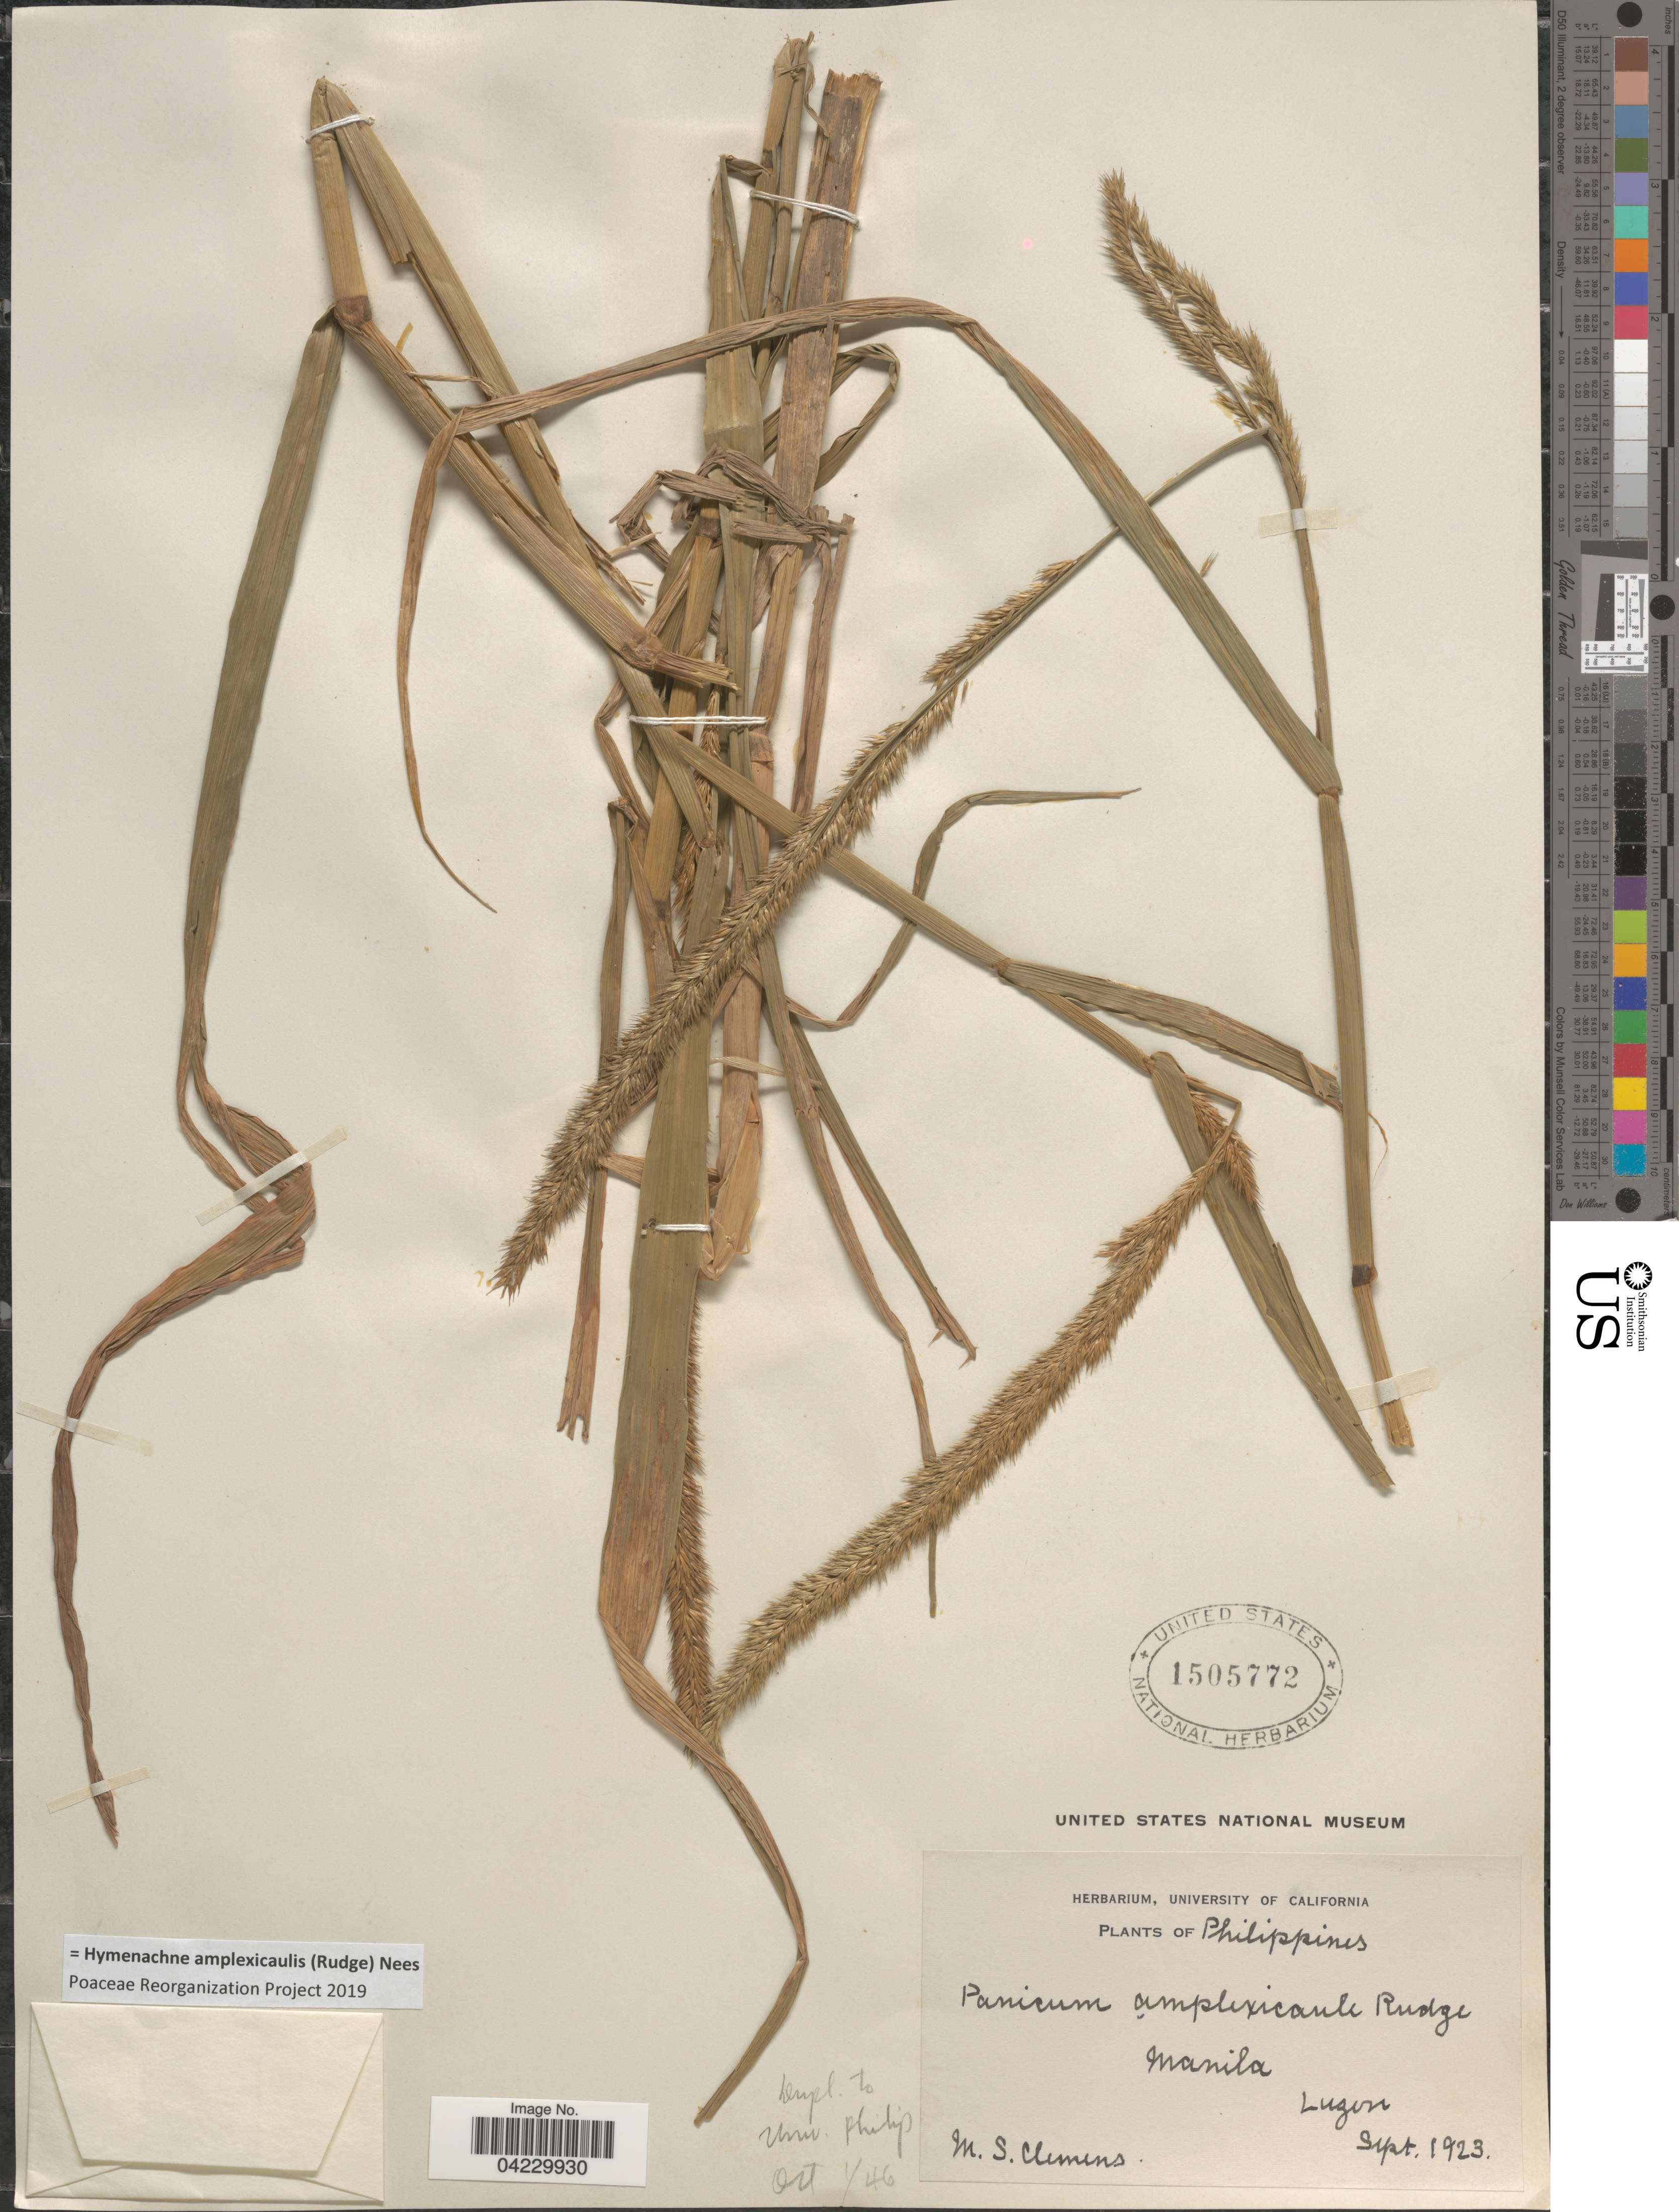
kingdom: Plantae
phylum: Tracheophyta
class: Liliopsida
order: Poales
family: Poaceae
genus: Hymenachne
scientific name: Hymenachne amplexicaulis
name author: (Rudge) Nees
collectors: M. S. Clemens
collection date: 1923-09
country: Philippines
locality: Manila, Luzon.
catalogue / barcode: US 1505772